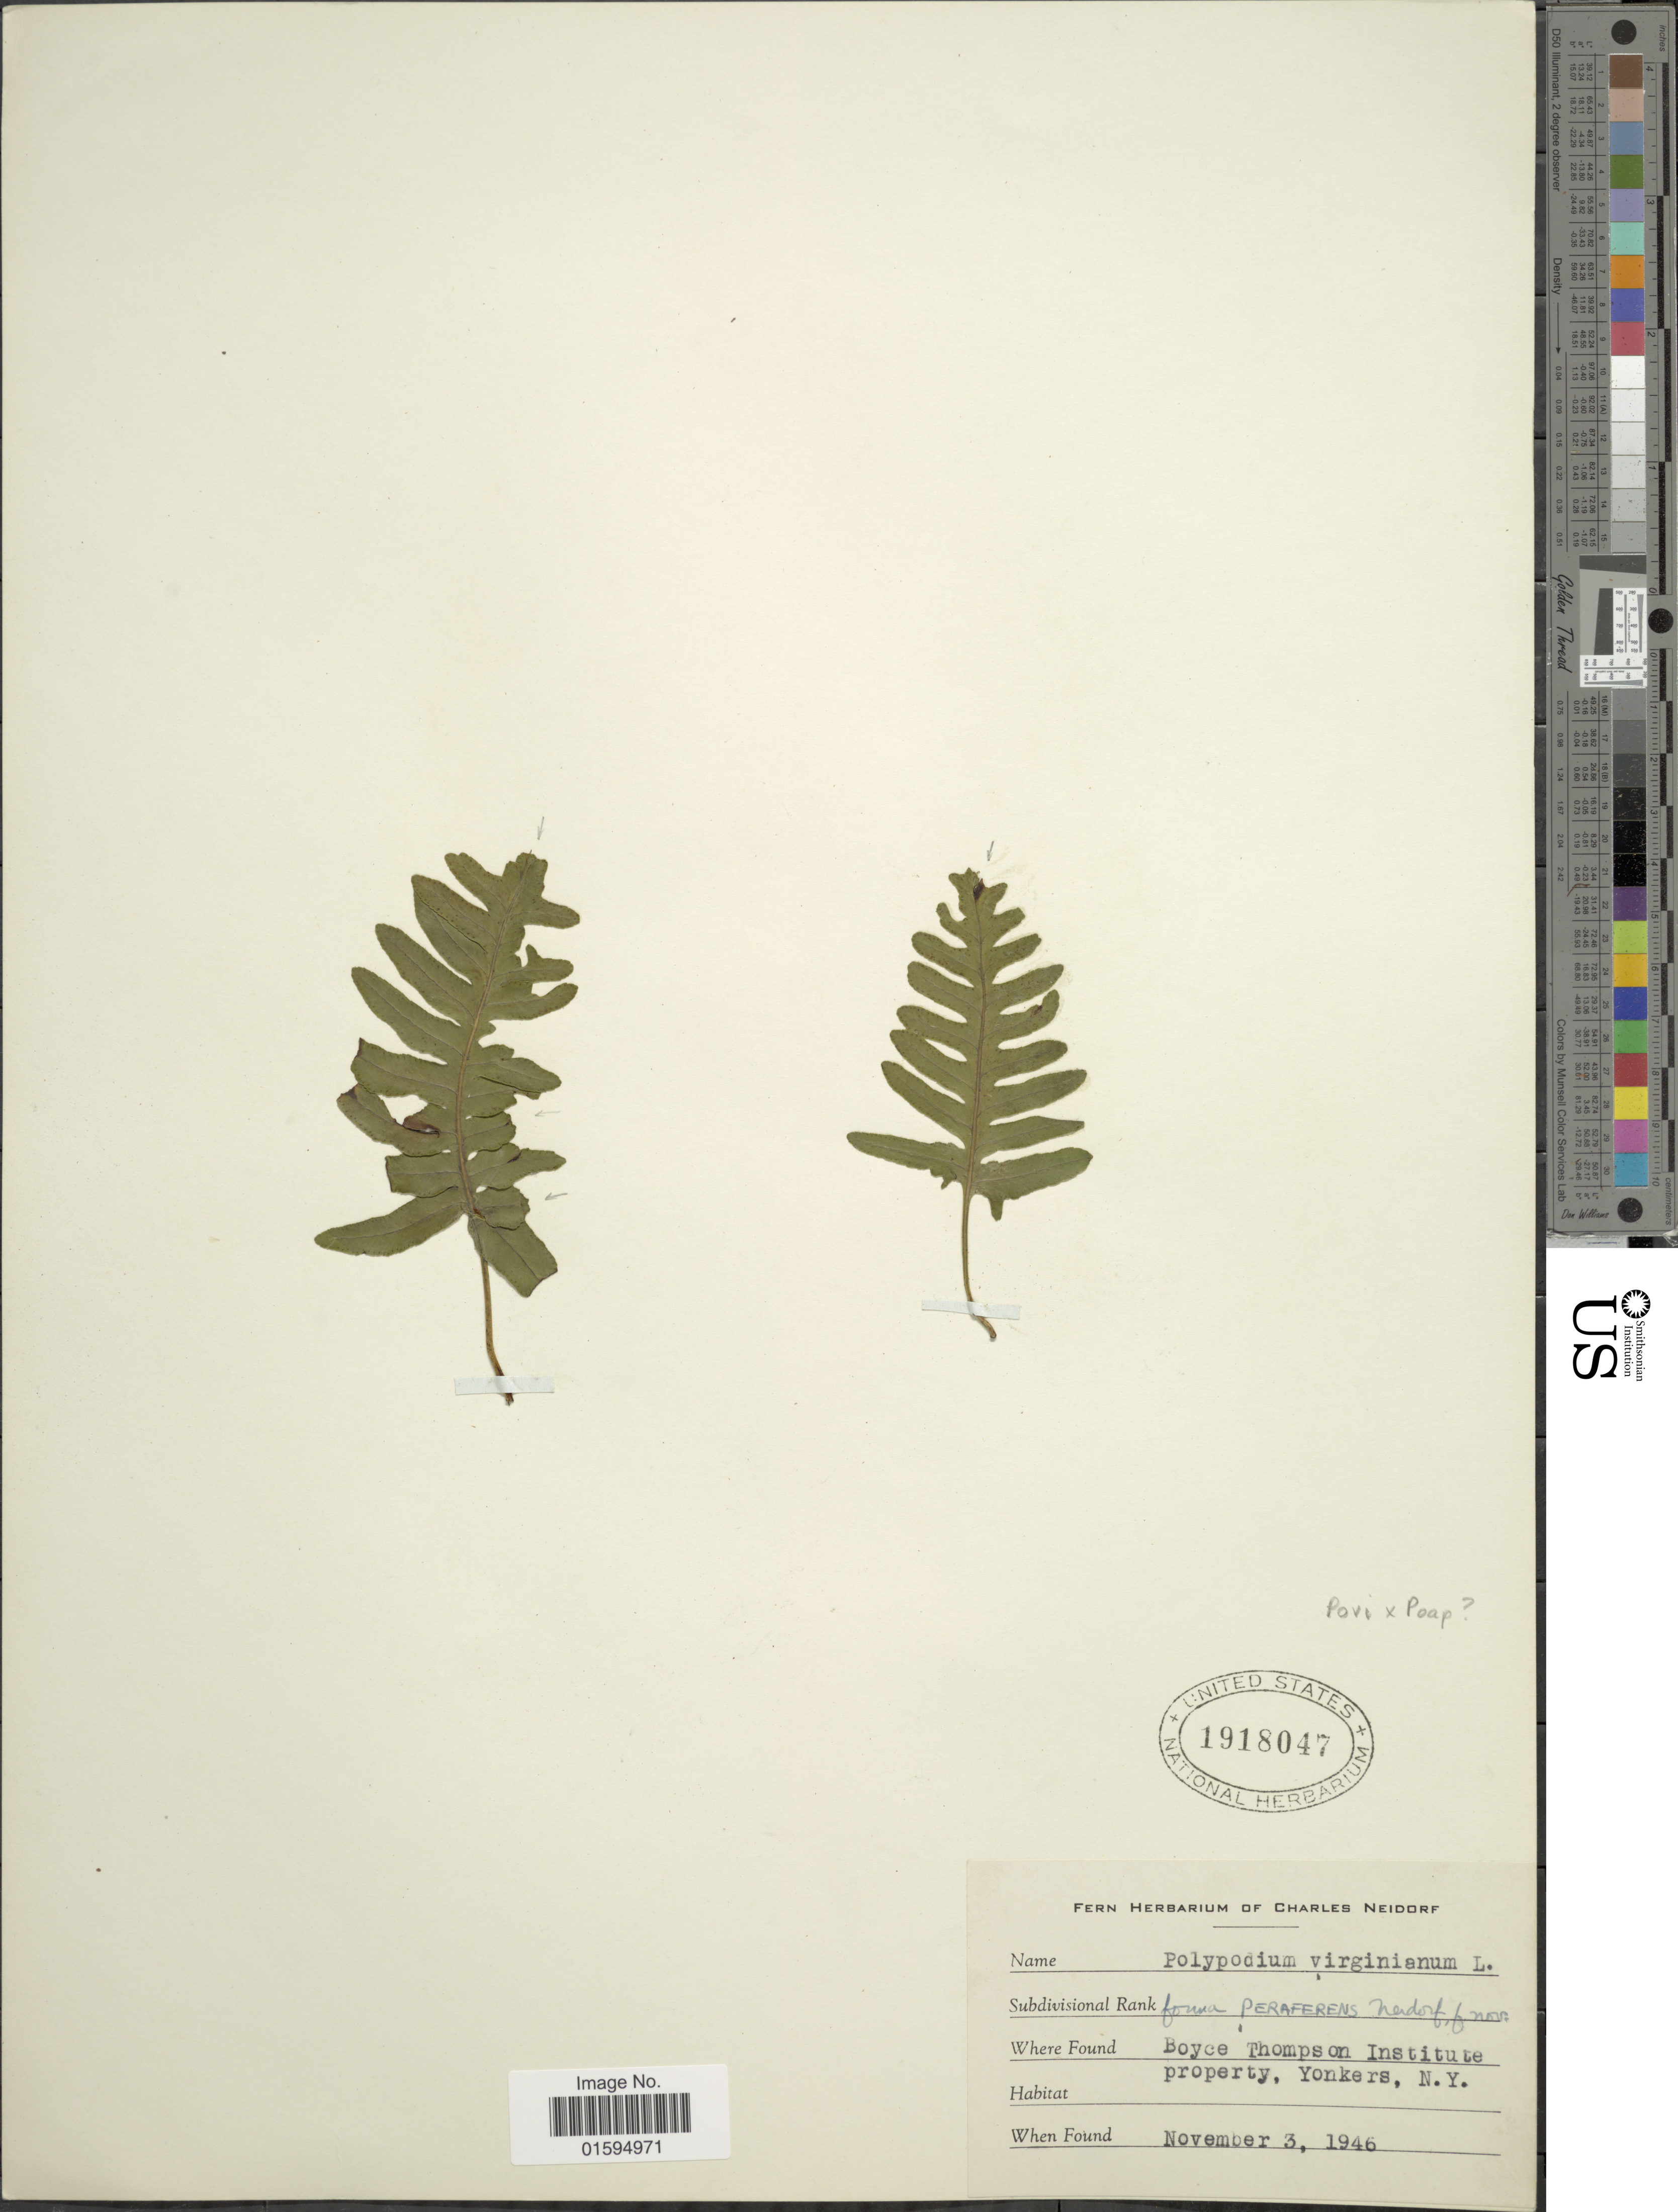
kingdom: Plantae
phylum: Tracheophyta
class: Polypodiopsida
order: Polypodiales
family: Polypodiaceae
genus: Polypodium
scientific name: Polypodium virginianum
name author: L.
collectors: C. Neidorf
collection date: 1946-11-03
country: United States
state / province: New York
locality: Boyce Thompson Institute Property, Yonkers.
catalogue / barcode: US 1918047